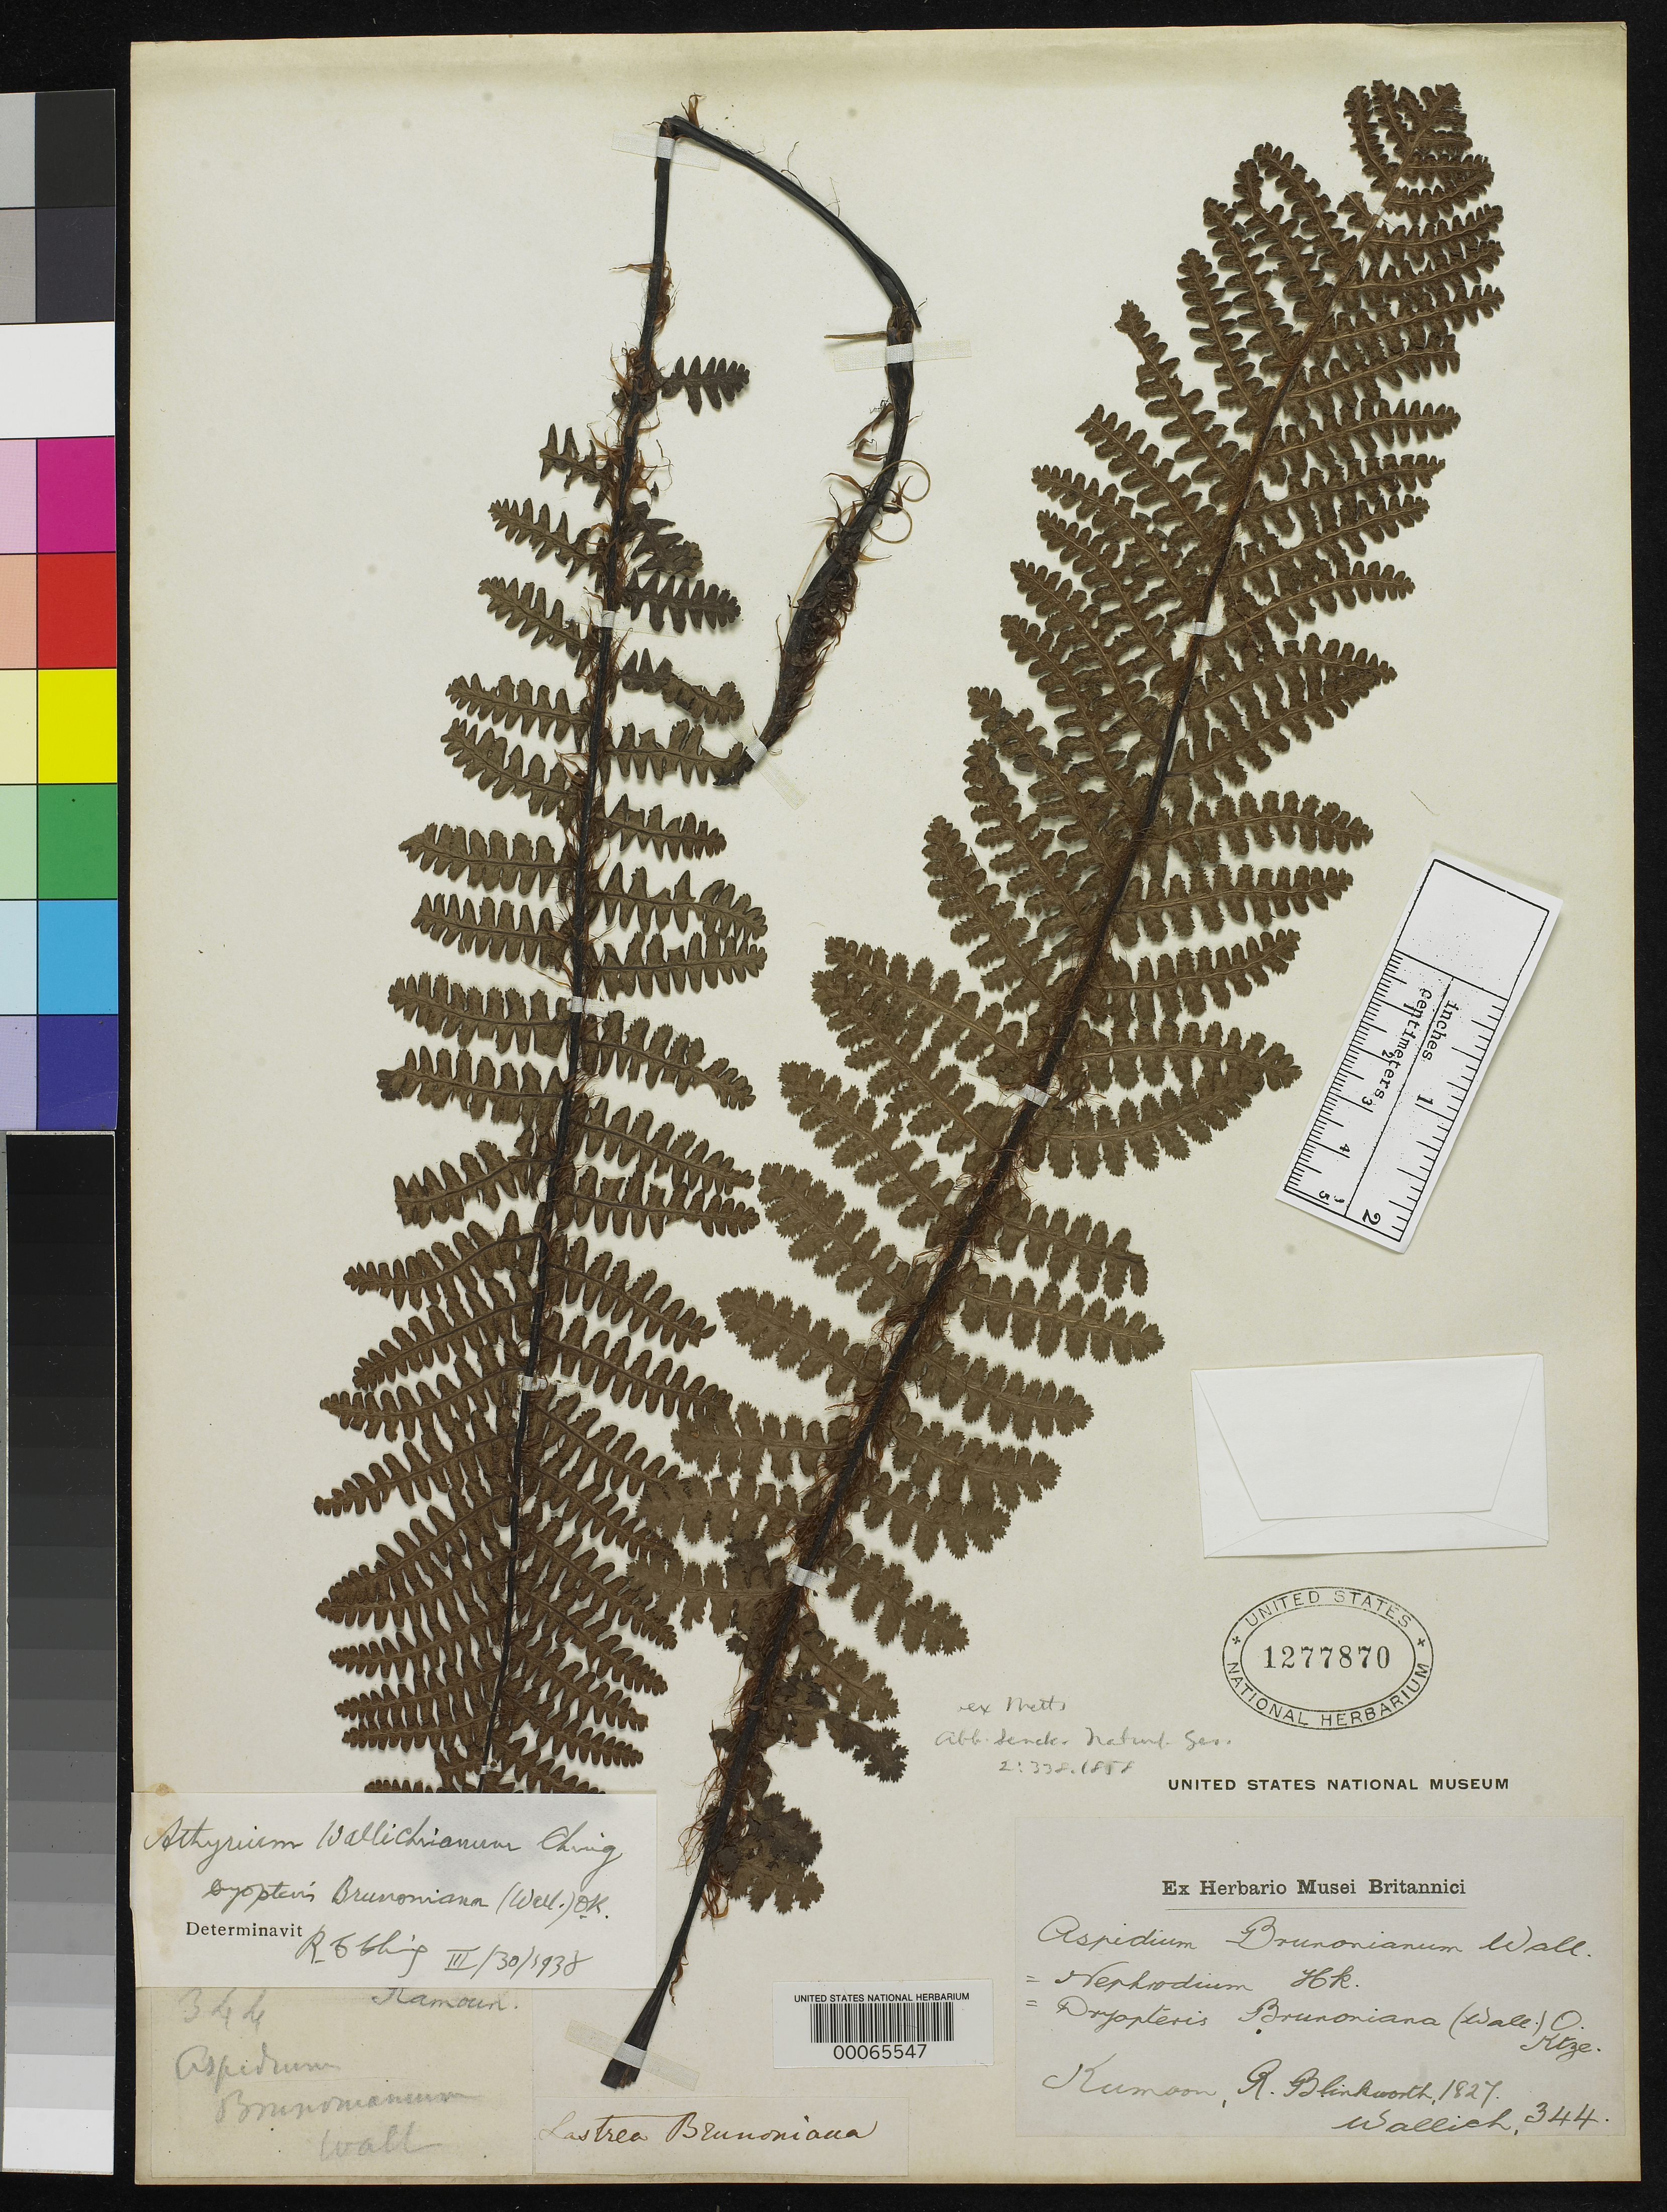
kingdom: Plantae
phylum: Tracheophyta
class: Polypodiopsida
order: Polypodiales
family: Tectariaceae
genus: Aspidium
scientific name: Aspidium brunonianum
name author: Wall. ex Mett.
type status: Type Collection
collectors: N. Wallich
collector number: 344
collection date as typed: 1827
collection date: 1827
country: India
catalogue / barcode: US 1277870